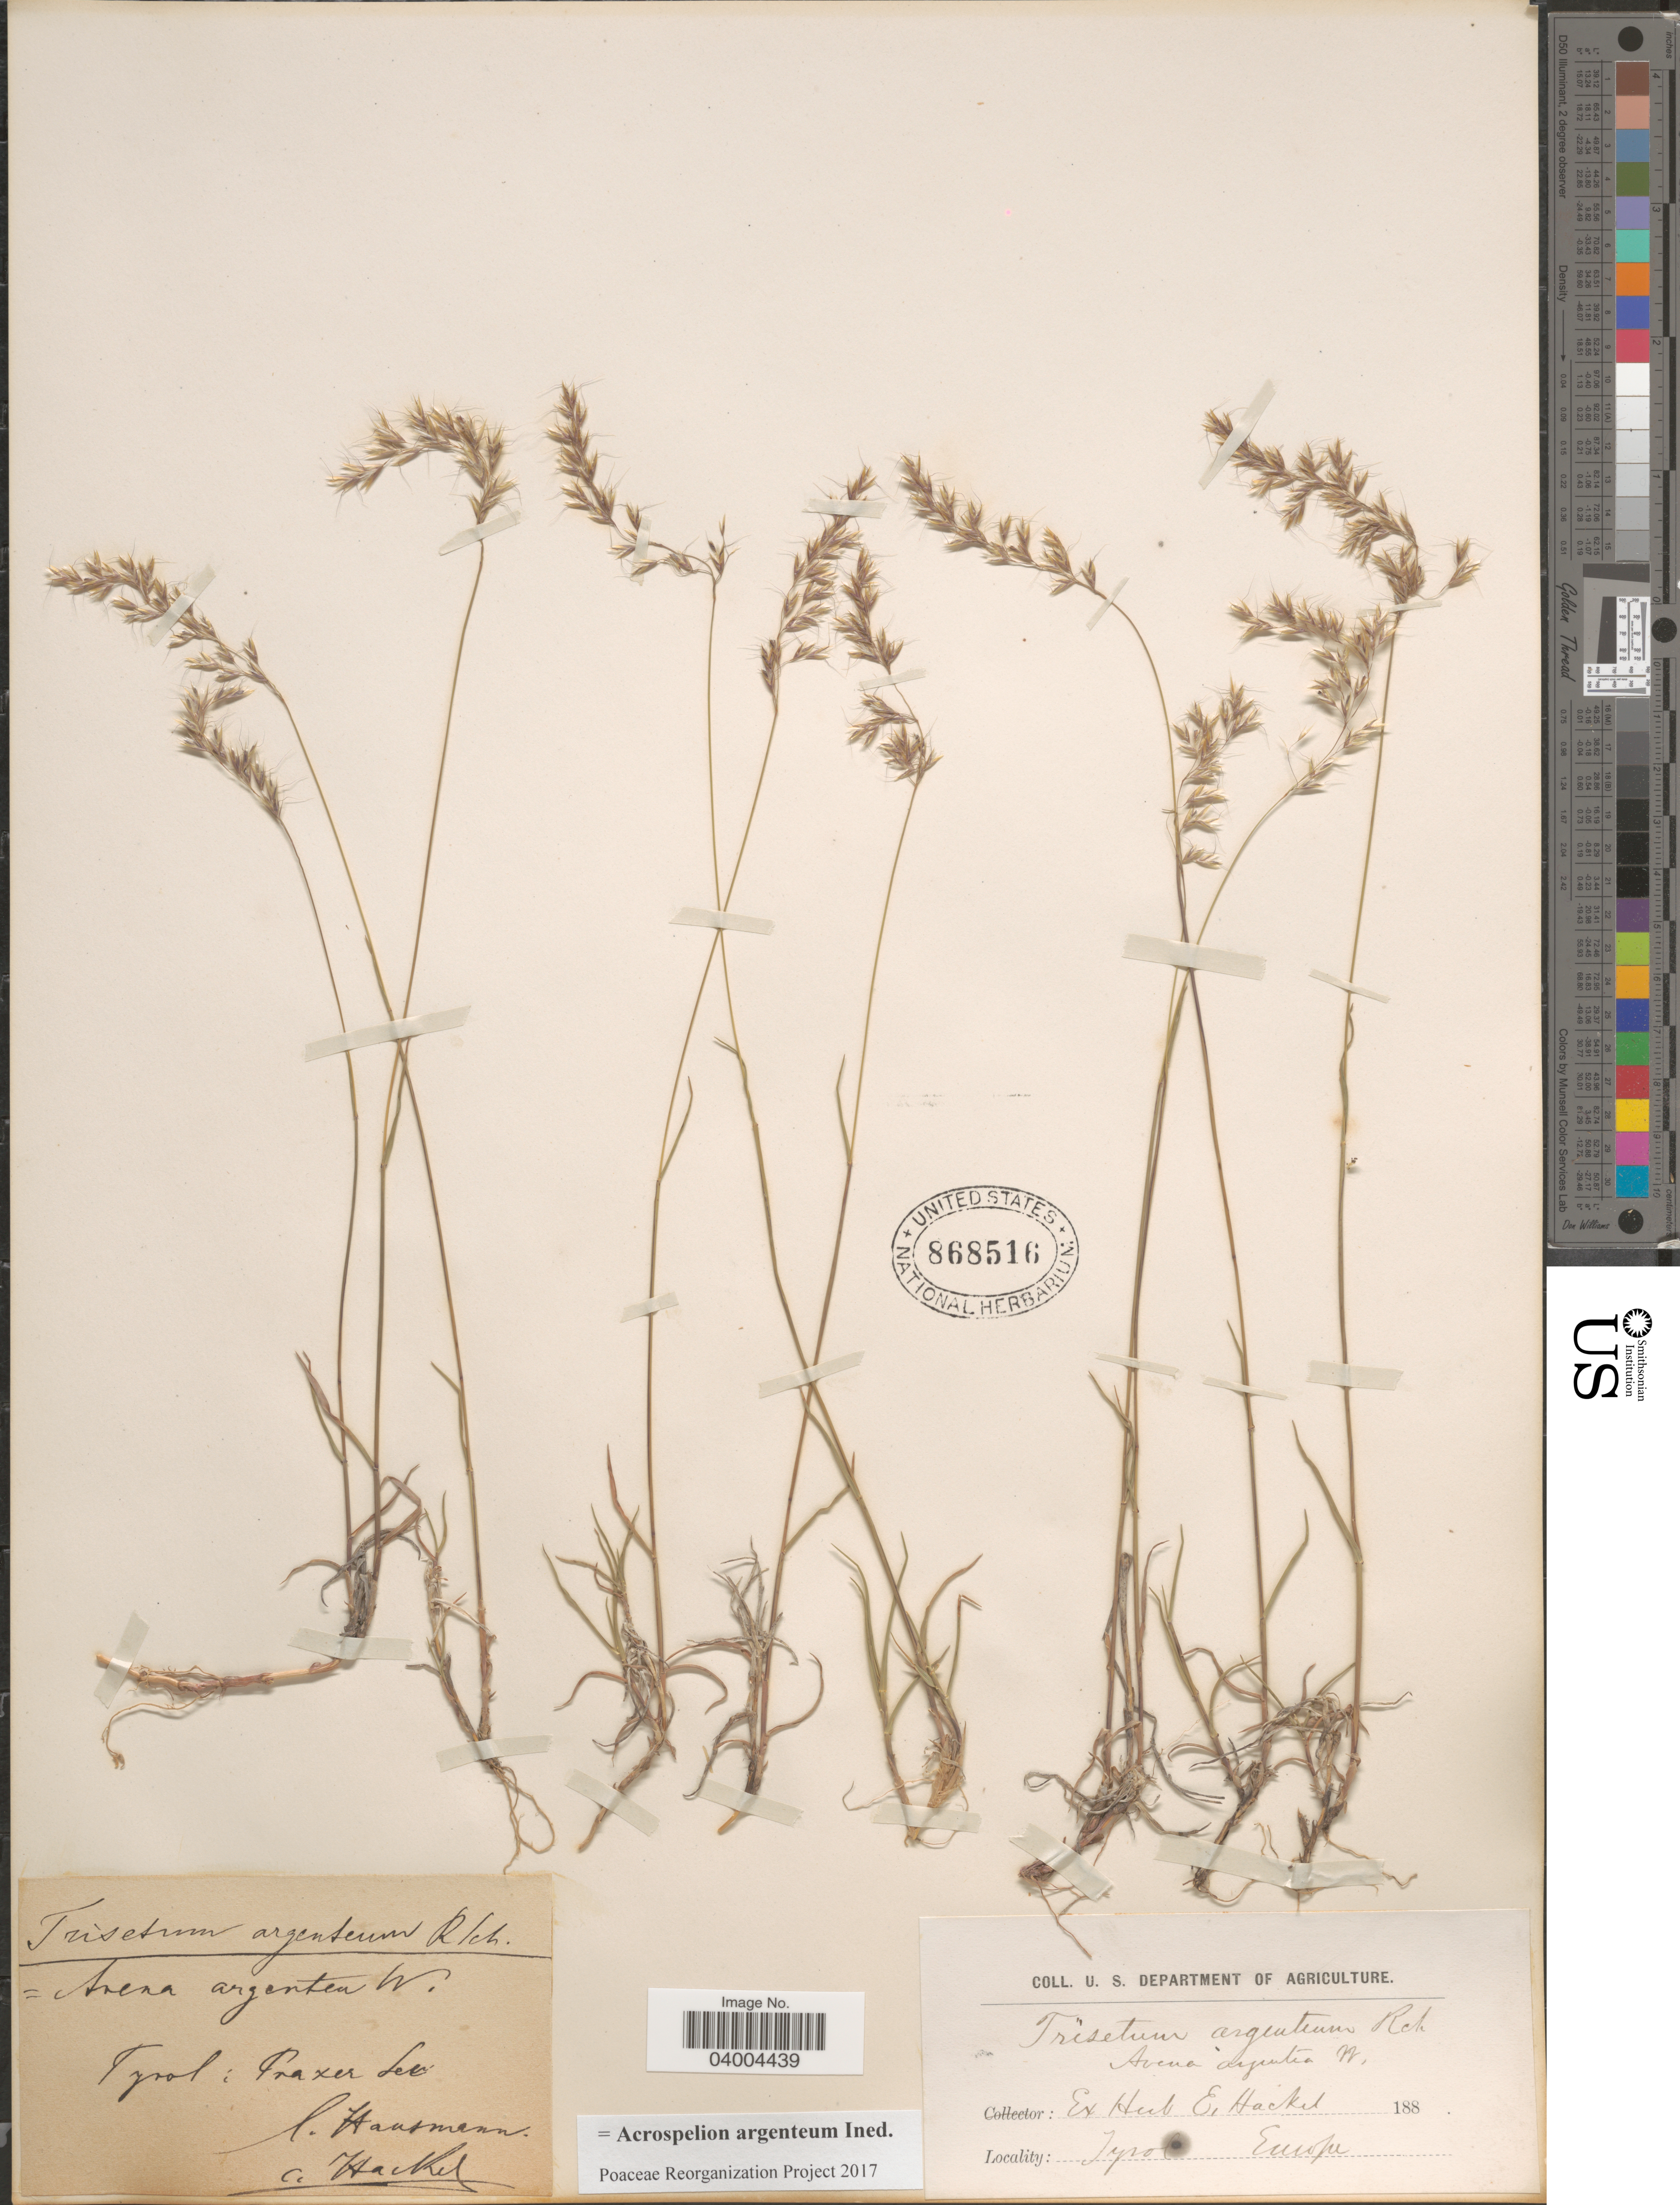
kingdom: Plantae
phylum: Tracheophyta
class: Liliopsida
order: Poales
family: Poaceae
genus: Acrospelion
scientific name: Acrospelion argenteum ined.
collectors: -. Hartmann & -. Hackel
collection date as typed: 188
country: Italy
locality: Tyrol: Praxer See.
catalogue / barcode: US 868516